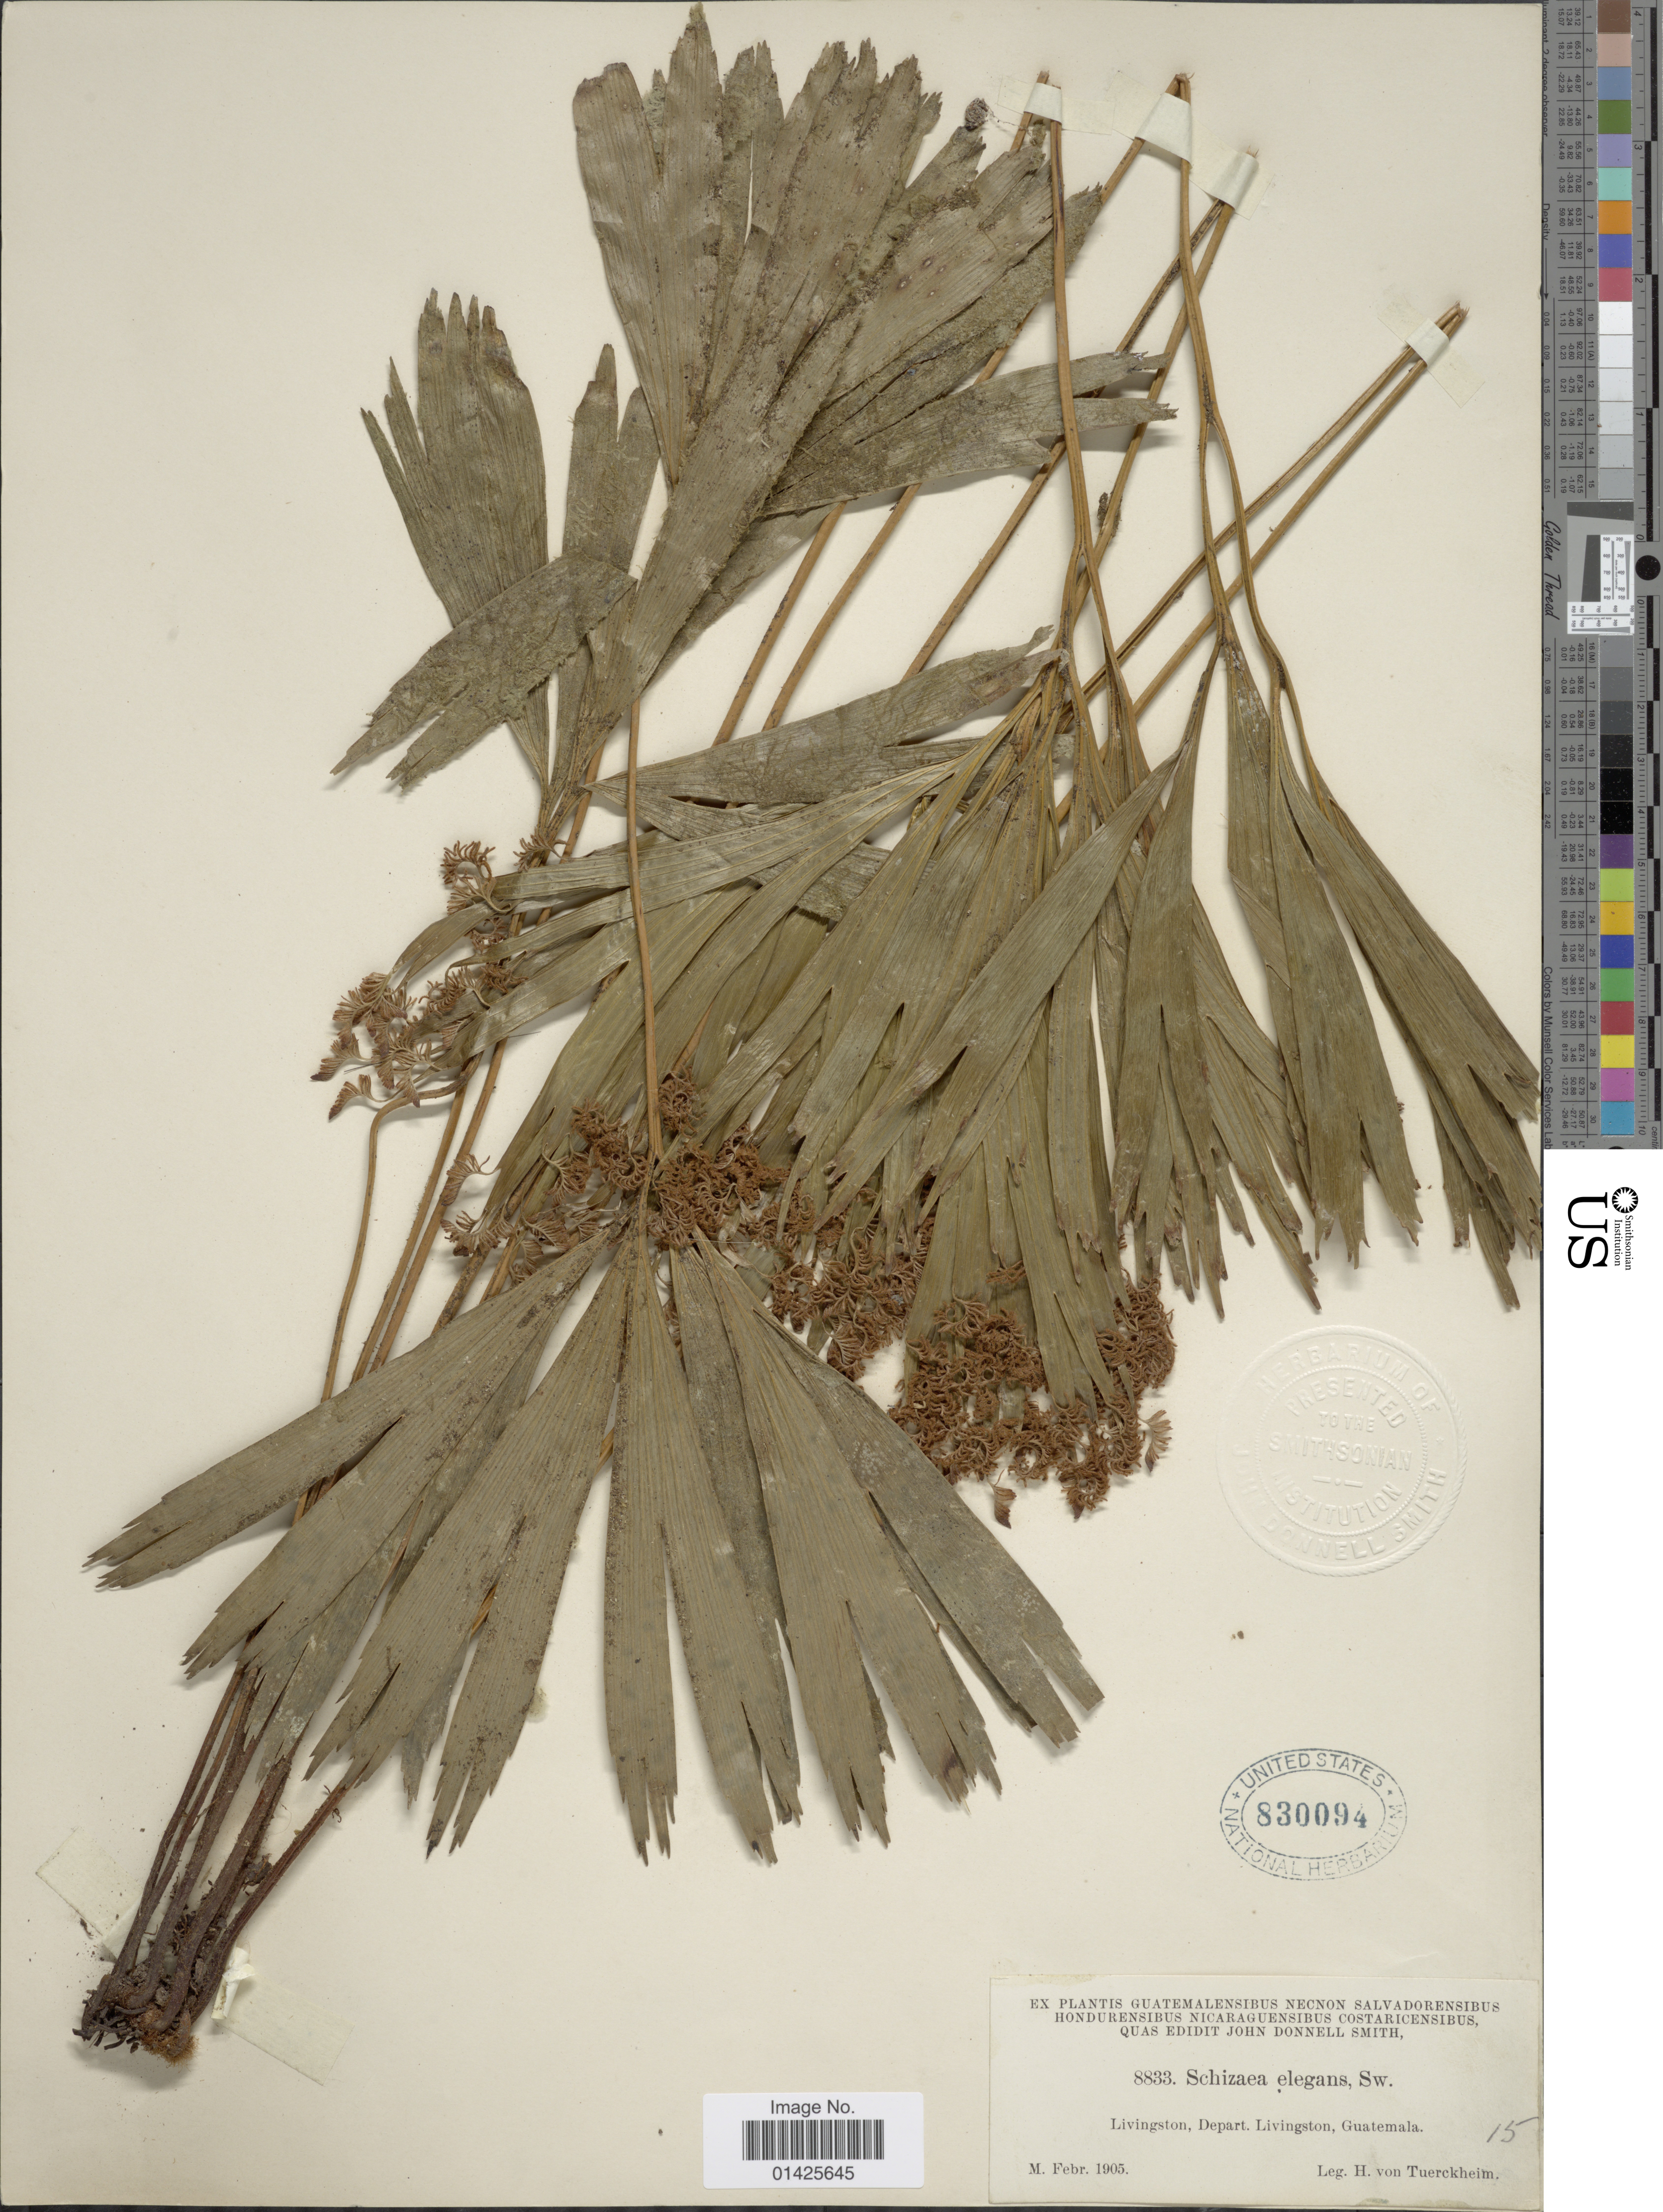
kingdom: Plantae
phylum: Tracheophyta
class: Polypodiopsida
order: Schizaeales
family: Schizaeaceae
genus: Schizaea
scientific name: Schizaea elegans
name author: (Vahl) Sw.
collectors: H. von Türckheim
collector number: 15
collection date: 1905-02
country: Guatemala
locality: Livingston, Depart. Livingston, Guatemala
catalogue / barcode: US 830094